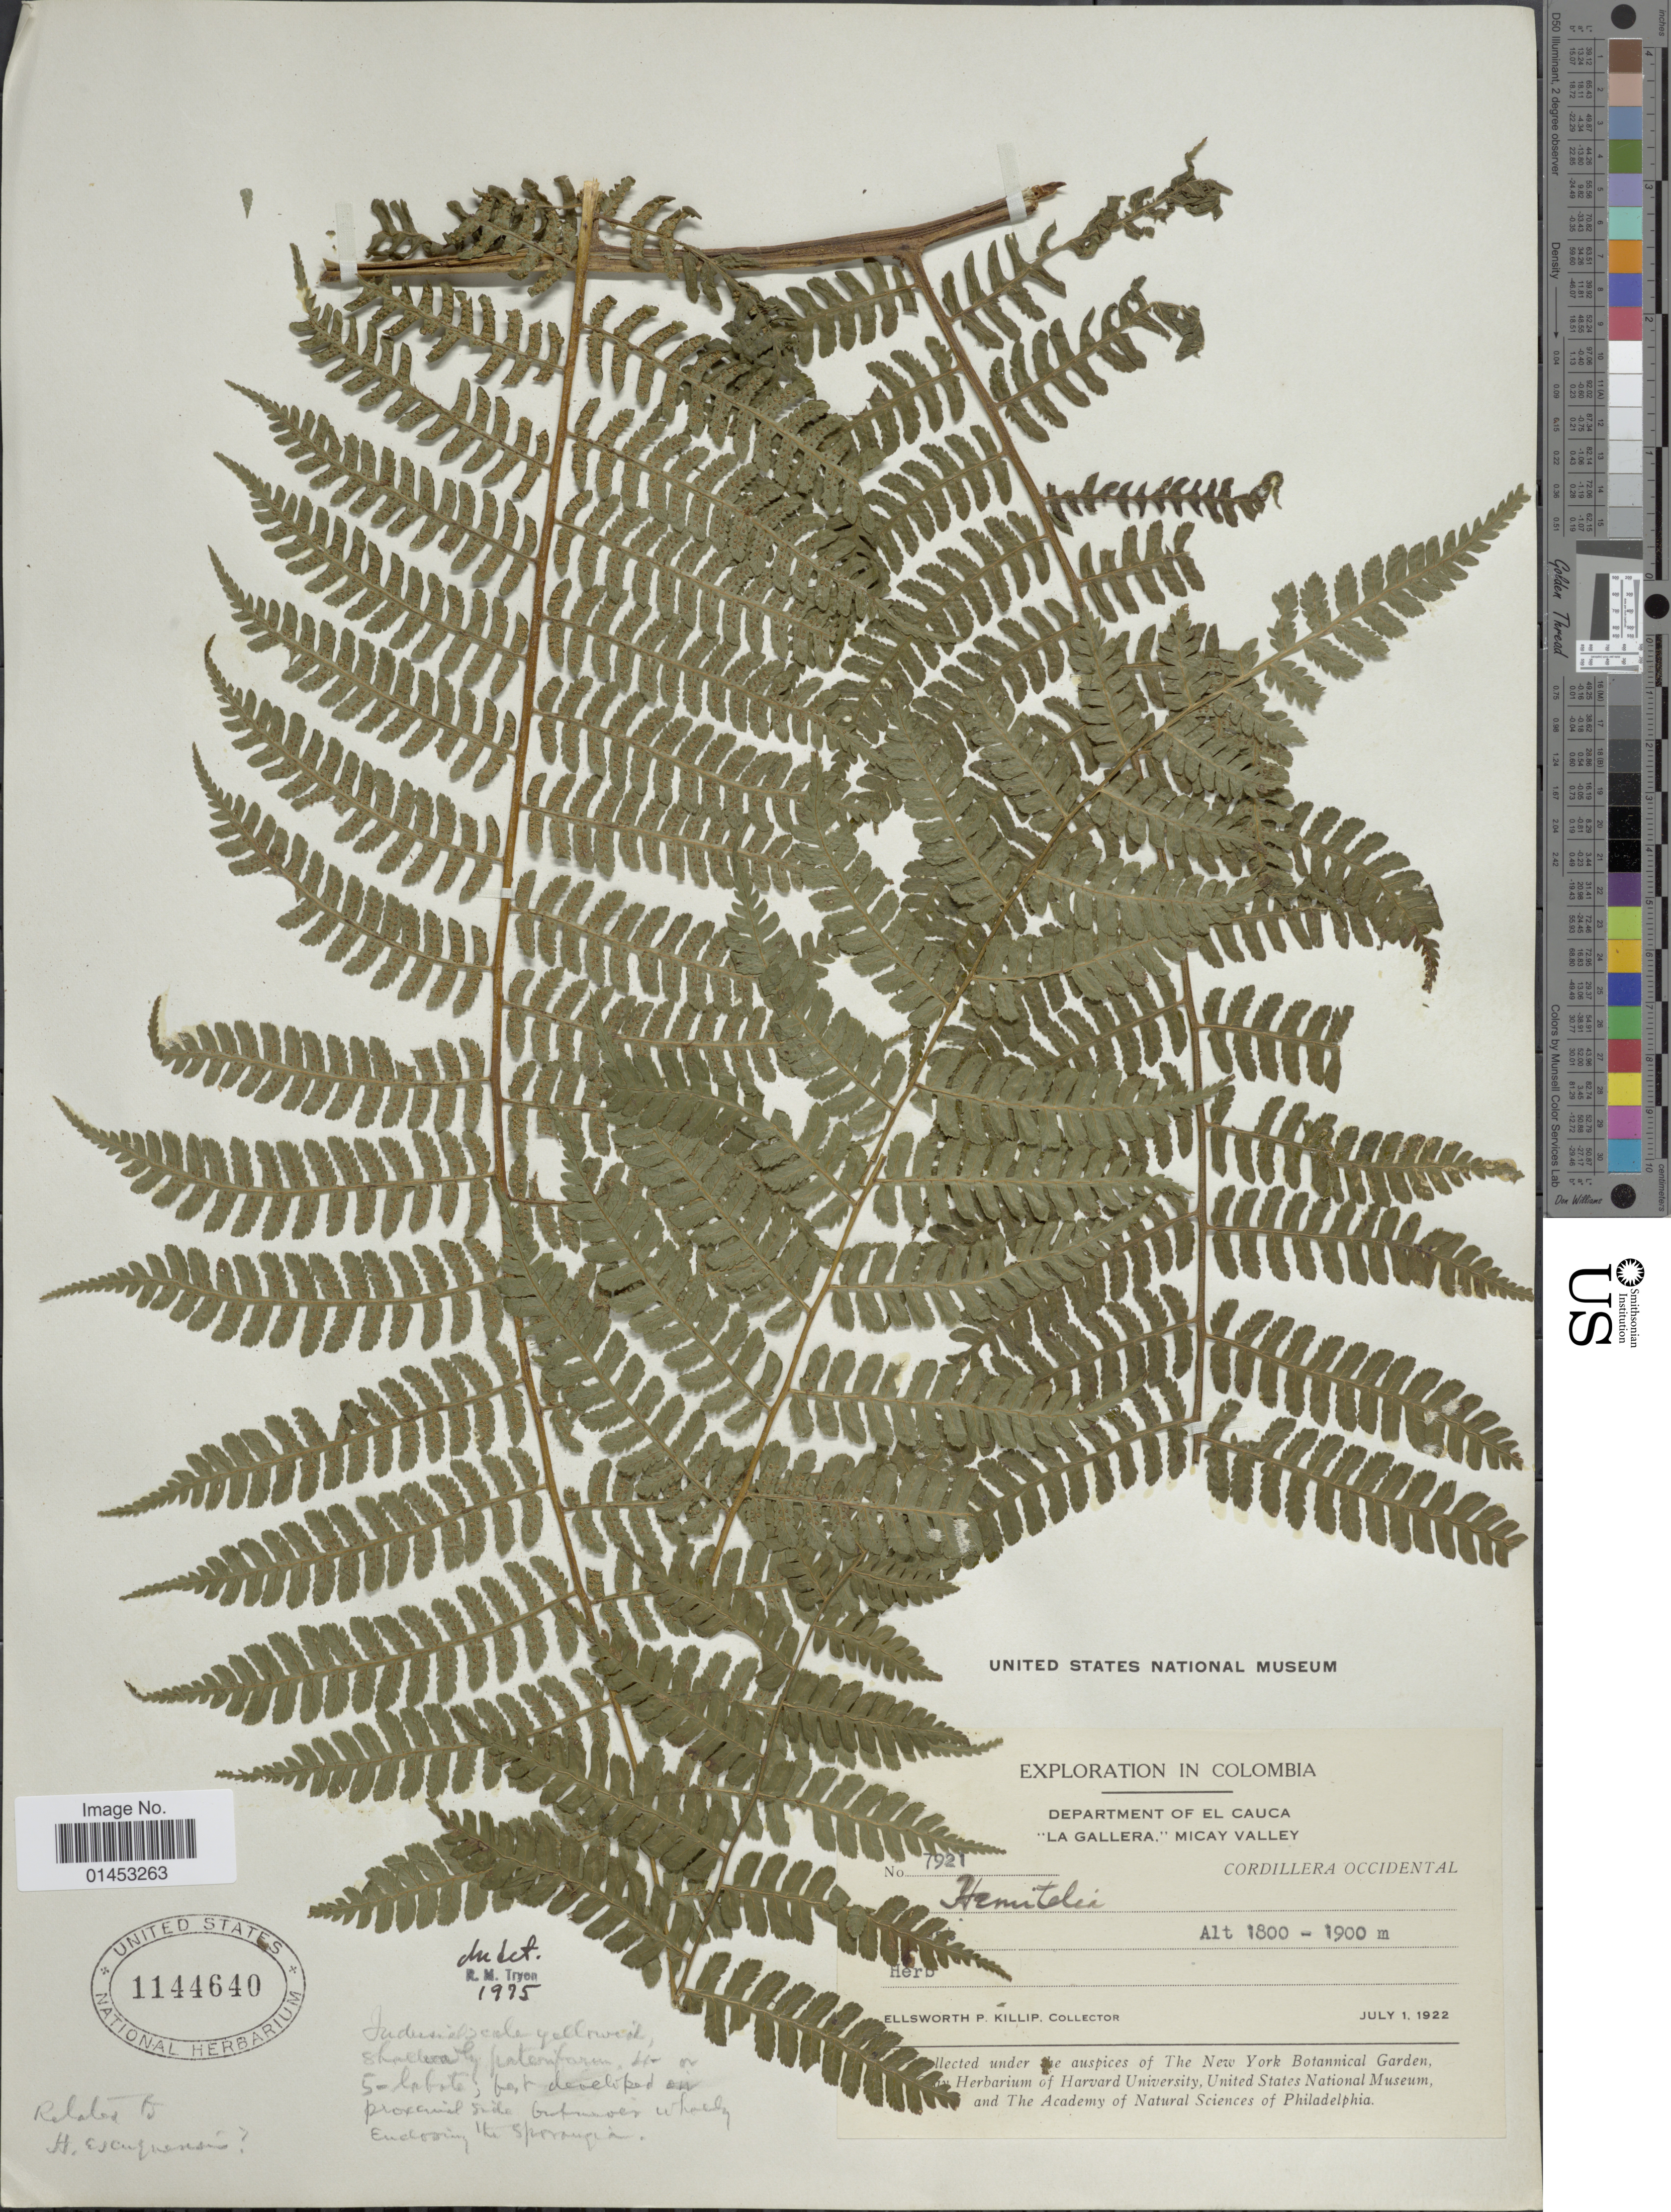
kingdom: Plantae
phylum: Tracheophyta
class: Polypodiopsida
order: Cyatheales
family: Cyatheaceae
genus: Cyathea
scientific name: Cyathea sp.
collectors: E. P. Killip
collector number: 7921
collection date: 1922-07-01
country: Colombia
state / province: Valle del Cauca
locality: Department of El Cauca "La Gallera" Micay valley, cordillera oriental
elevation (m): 1800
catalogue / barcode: US 1144640